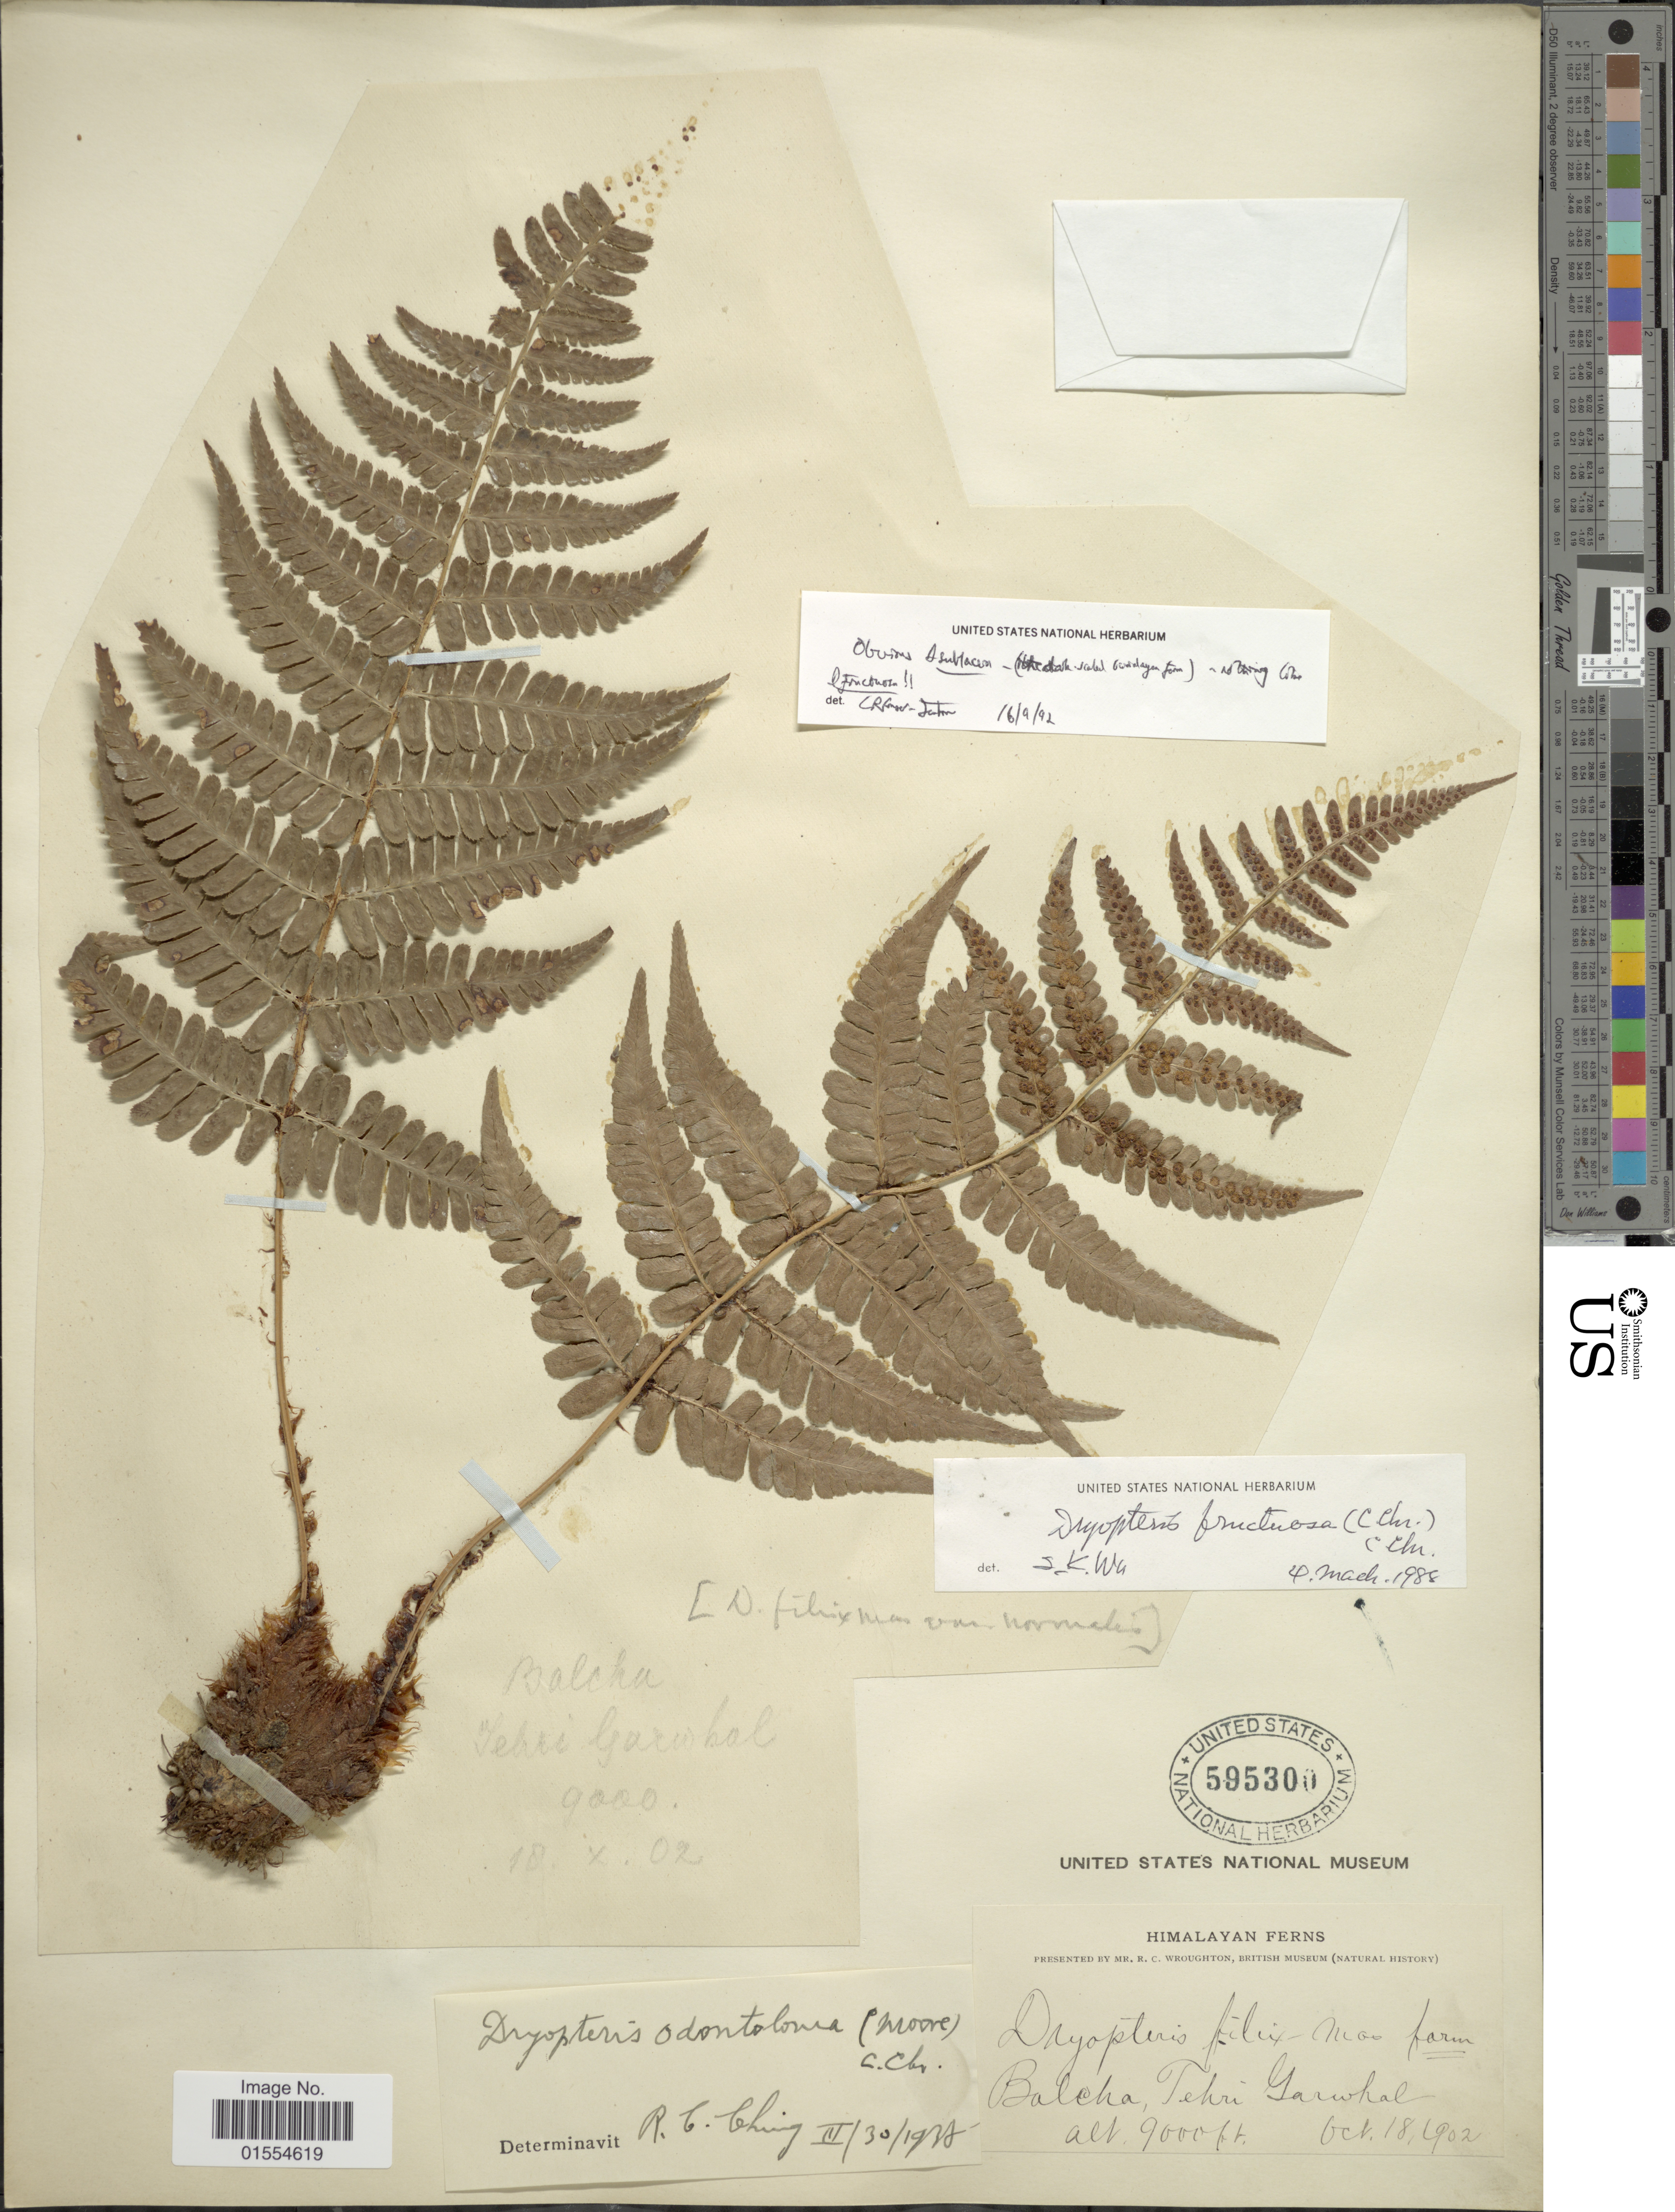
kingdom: Plantae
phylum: Tracheophyta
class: Polypodiopsida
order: Polypodiales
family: Dryopteridaceae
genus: Dryopteris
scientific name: Dryopteris odontoloma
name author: (Bedd.) C. Chr.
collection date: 1902-10-18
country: India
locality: Balcha, Tehri Garwhal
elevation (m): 2743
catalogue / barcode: US 595300